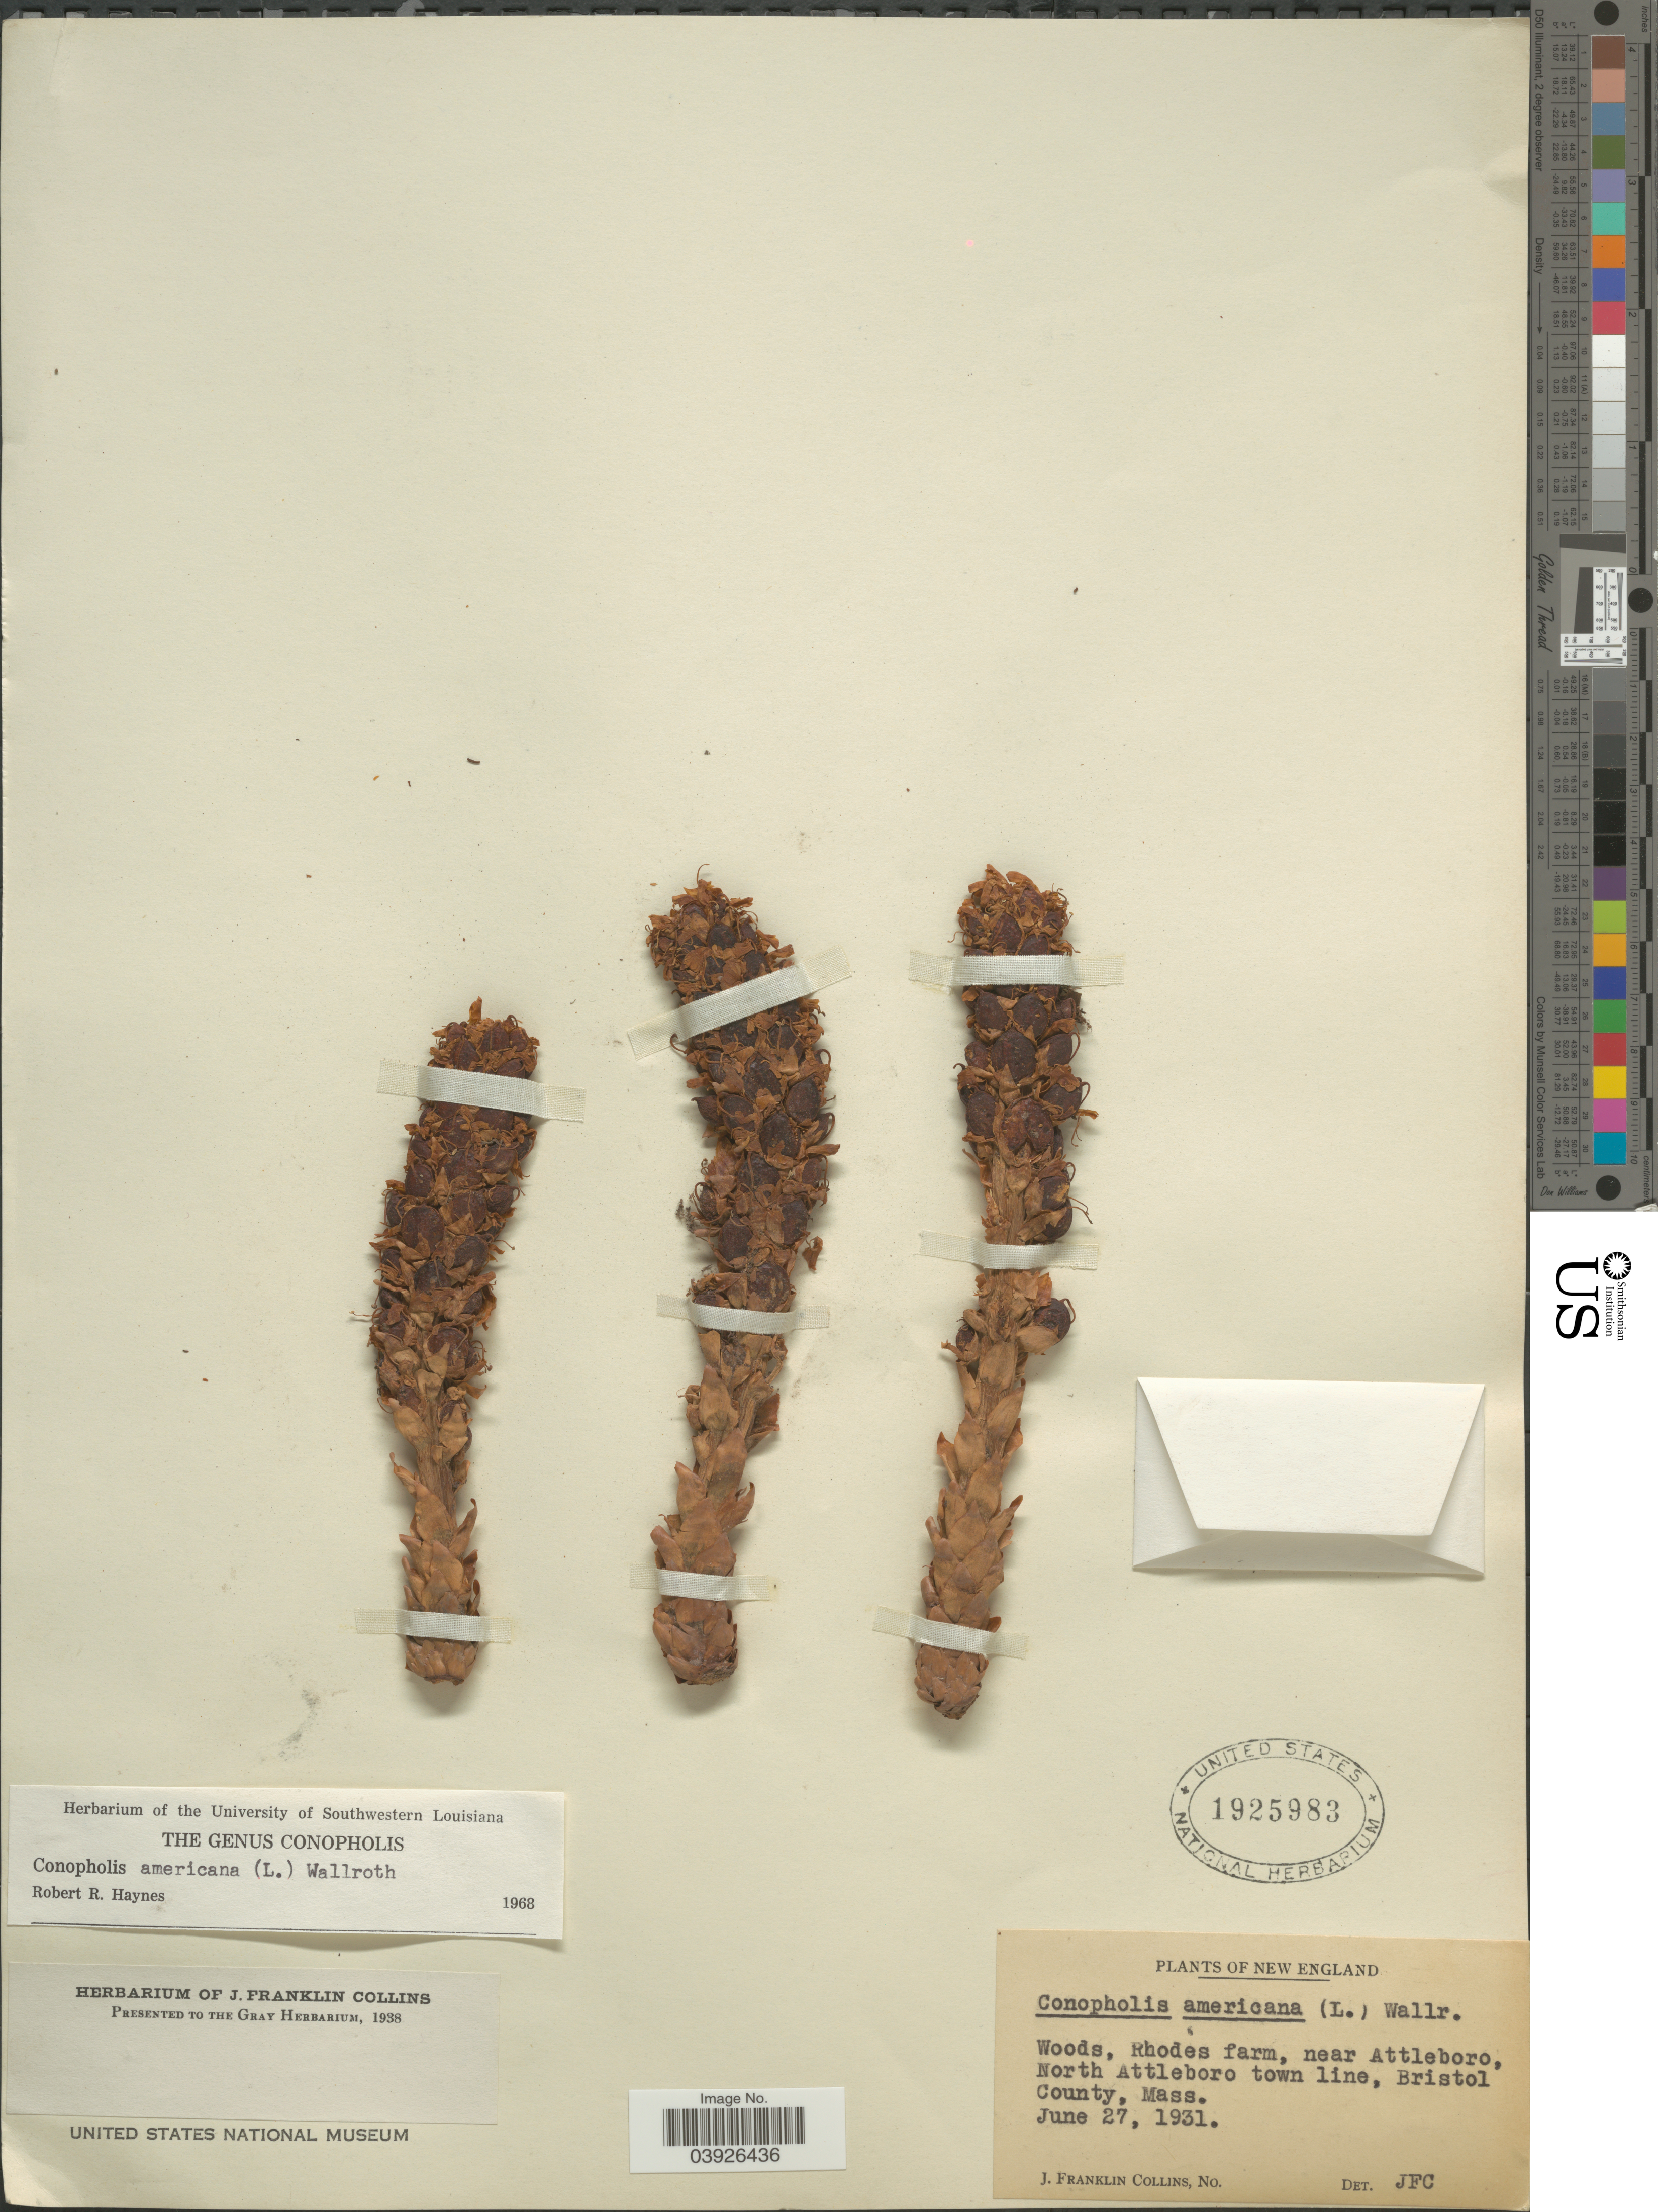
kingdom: Plantae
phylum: Tracheophyta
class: Magnoliopsida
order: Lamiales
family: Orobanchaceae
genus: Conopholis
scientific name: Conopholis americana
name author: (L. f.) Wallr.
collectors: J. Collins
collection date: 1931-06-27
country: United States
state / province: Massachusetts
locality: New England. Rhodes farm, near Attleboro, North Attleboro town line, Bristol County.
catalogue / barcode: US 1925983